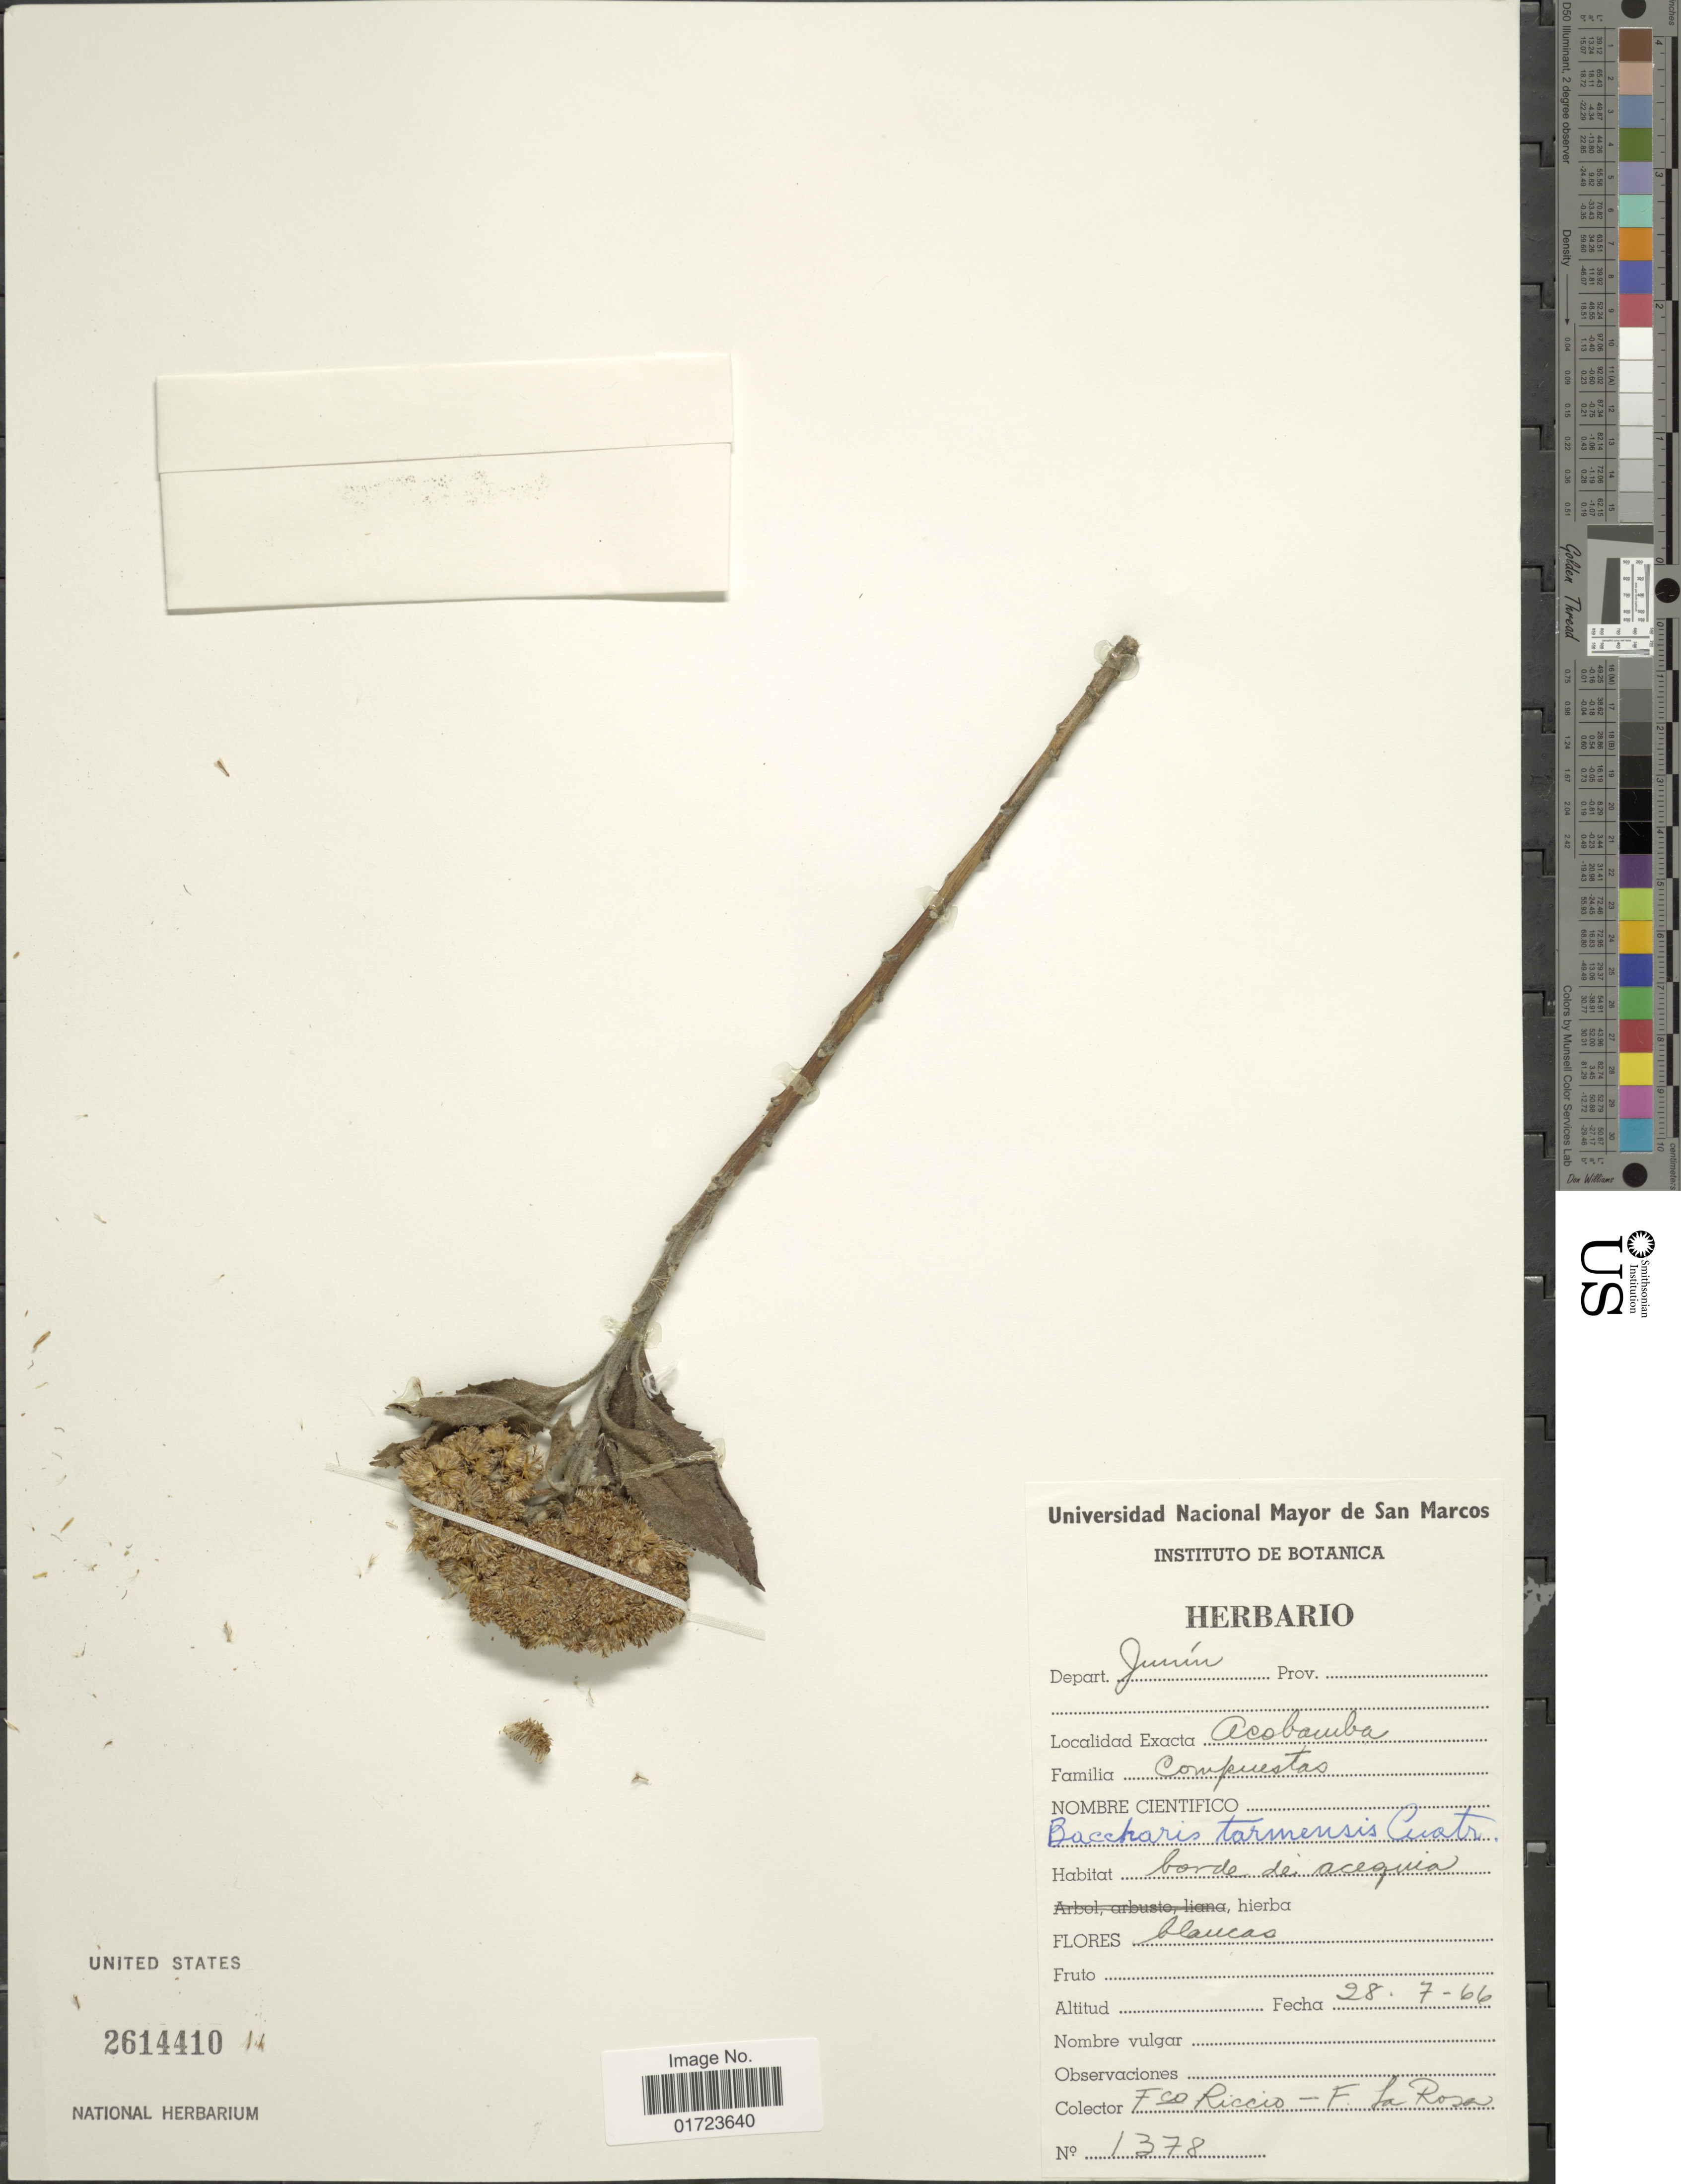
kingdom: Plantae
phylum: Tracheophyta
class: Magnoliopsida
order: Asterales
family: Asteraceae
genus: Baccharis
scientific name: Baccharis tarmensis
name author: Cuatrec.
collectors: F. Riccio & F. La Rosa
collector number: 1378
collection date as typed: Transcribed d/m/y: 28/7/66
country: Peru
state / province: Junín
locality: Depart Junin, Acobamba.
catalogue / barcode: US 2614410